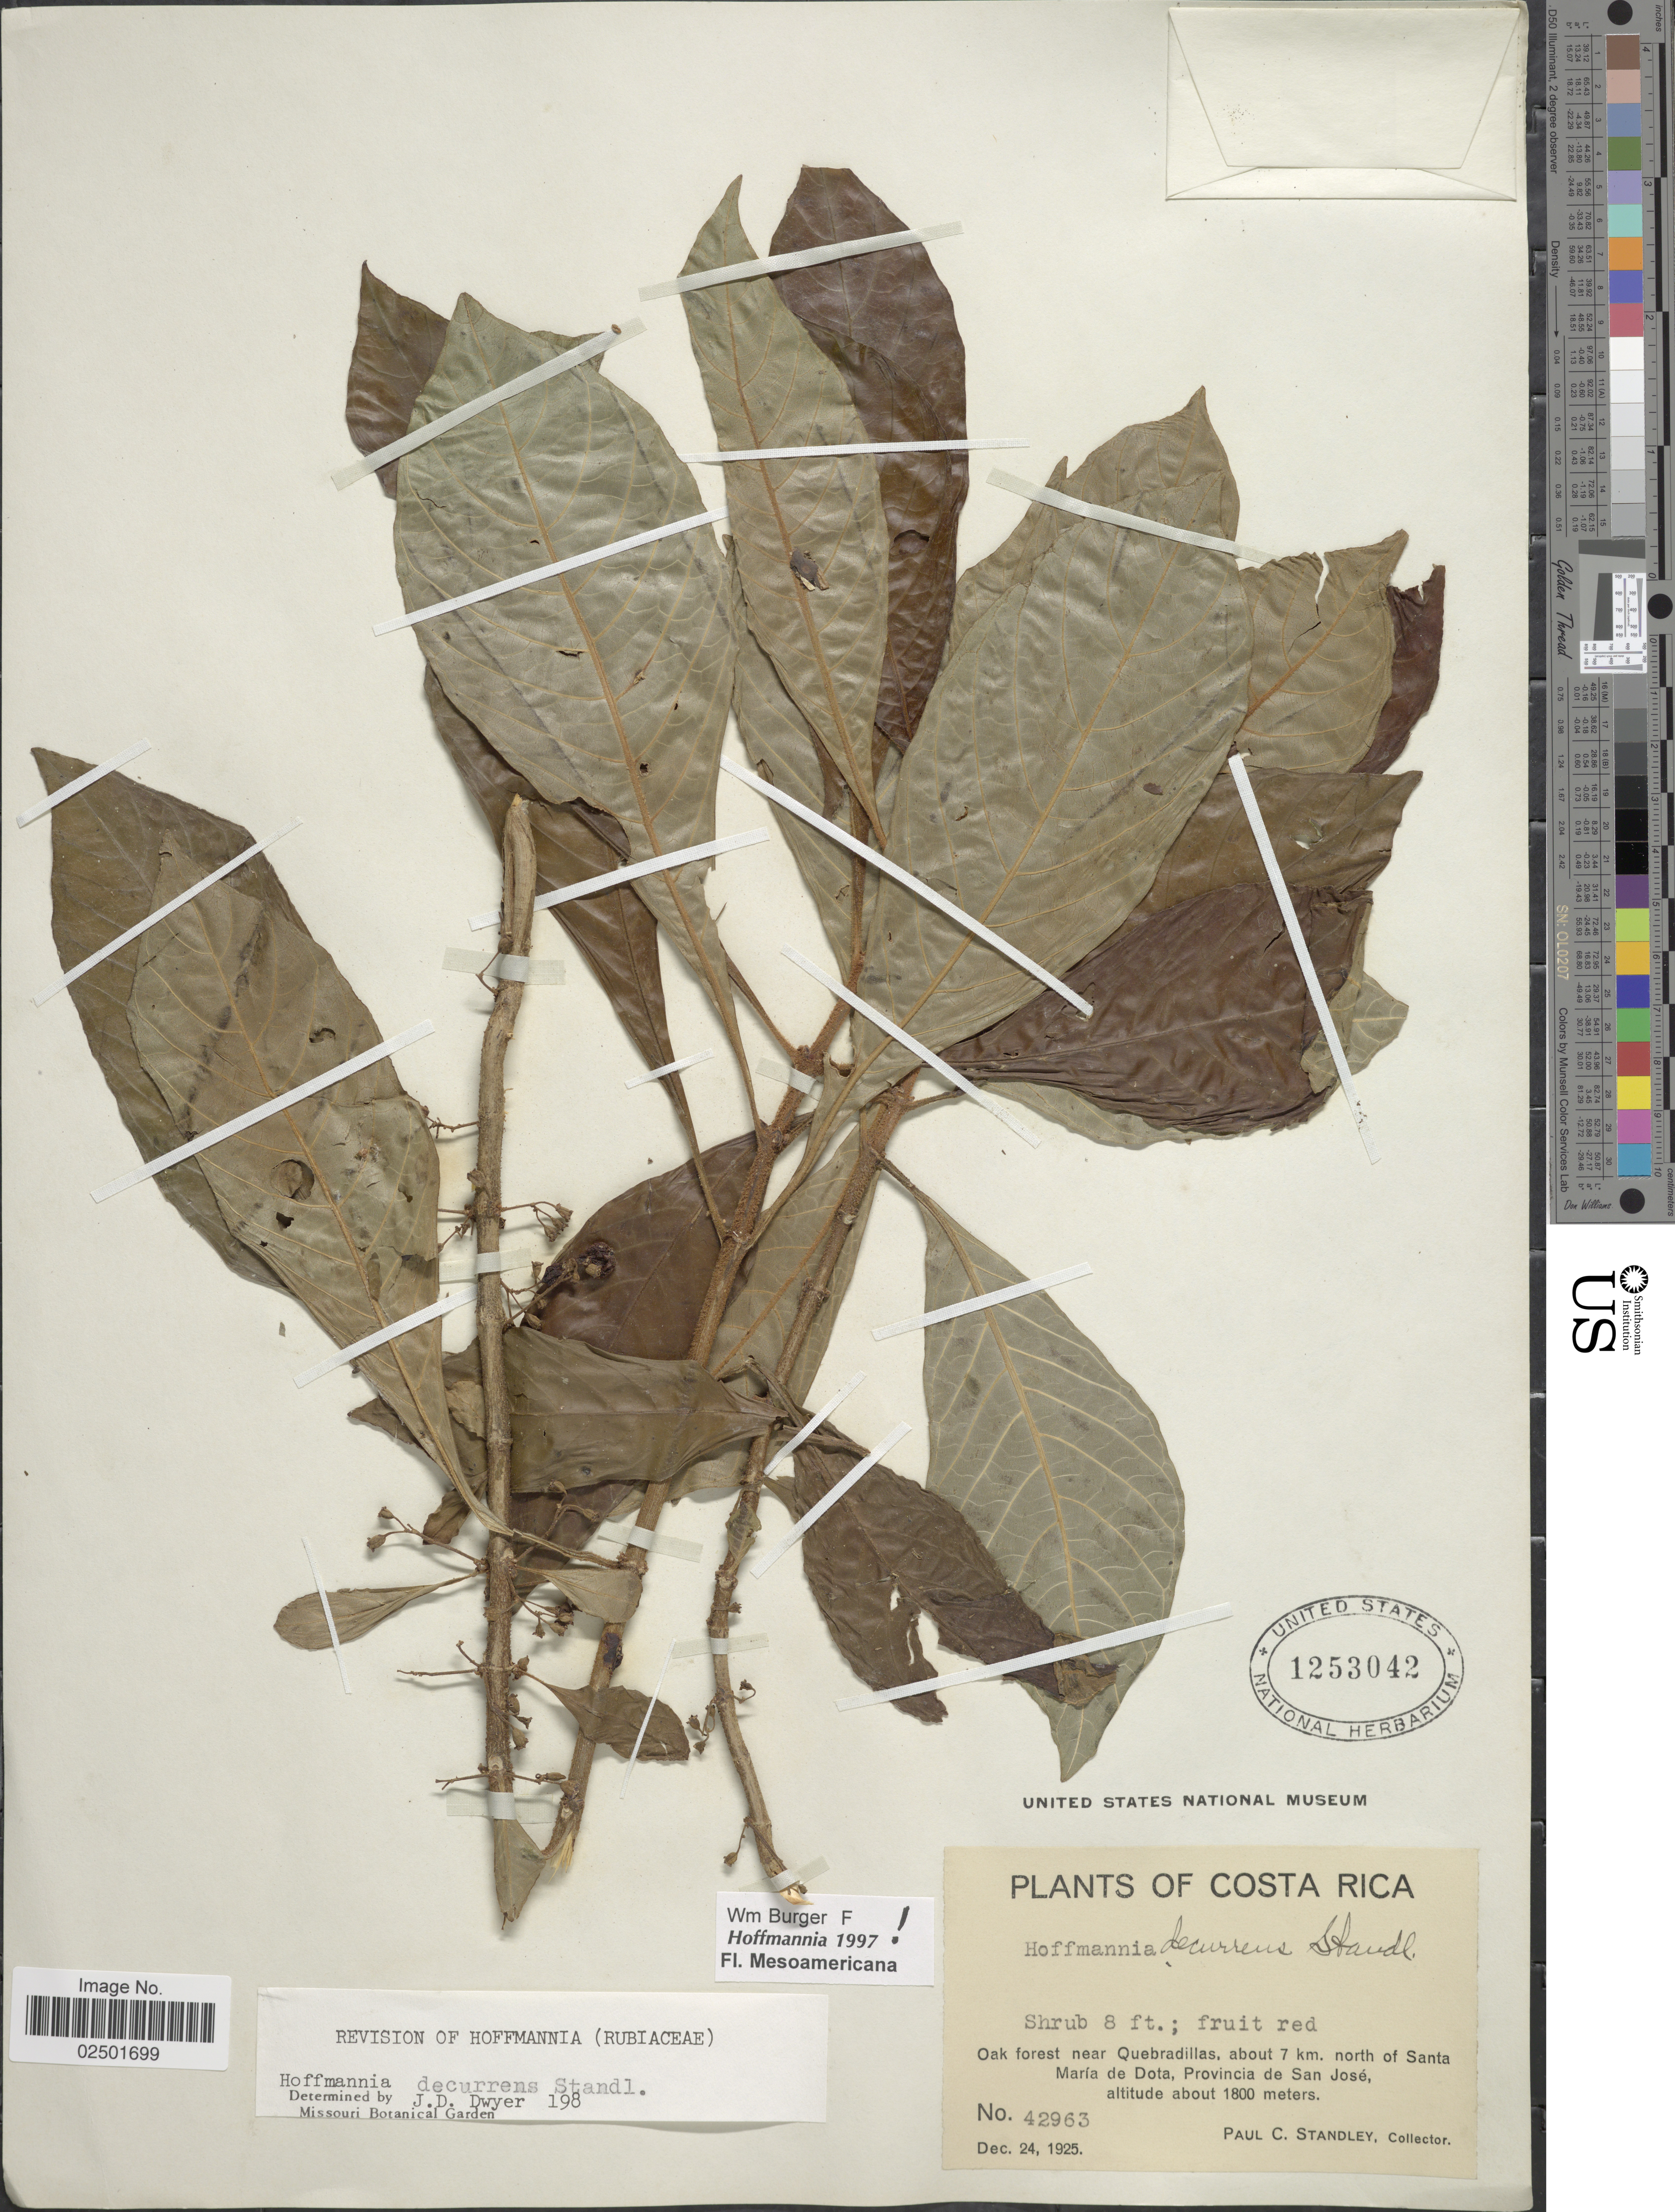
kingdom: Plantae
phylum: Tracheophyta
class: Magnoliopsida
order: Gentianales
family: Rubiaceae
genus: Hoffmannia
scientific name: Hoffmannia decurrens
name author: Standl.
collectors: P. C. Standley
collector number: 42963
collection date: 1925-12-24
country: Costa Rica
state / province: San José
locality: Oak forest near Quebrada, about 7 km north of Santa María de Dota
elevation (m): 1800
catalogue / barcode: US 1253042